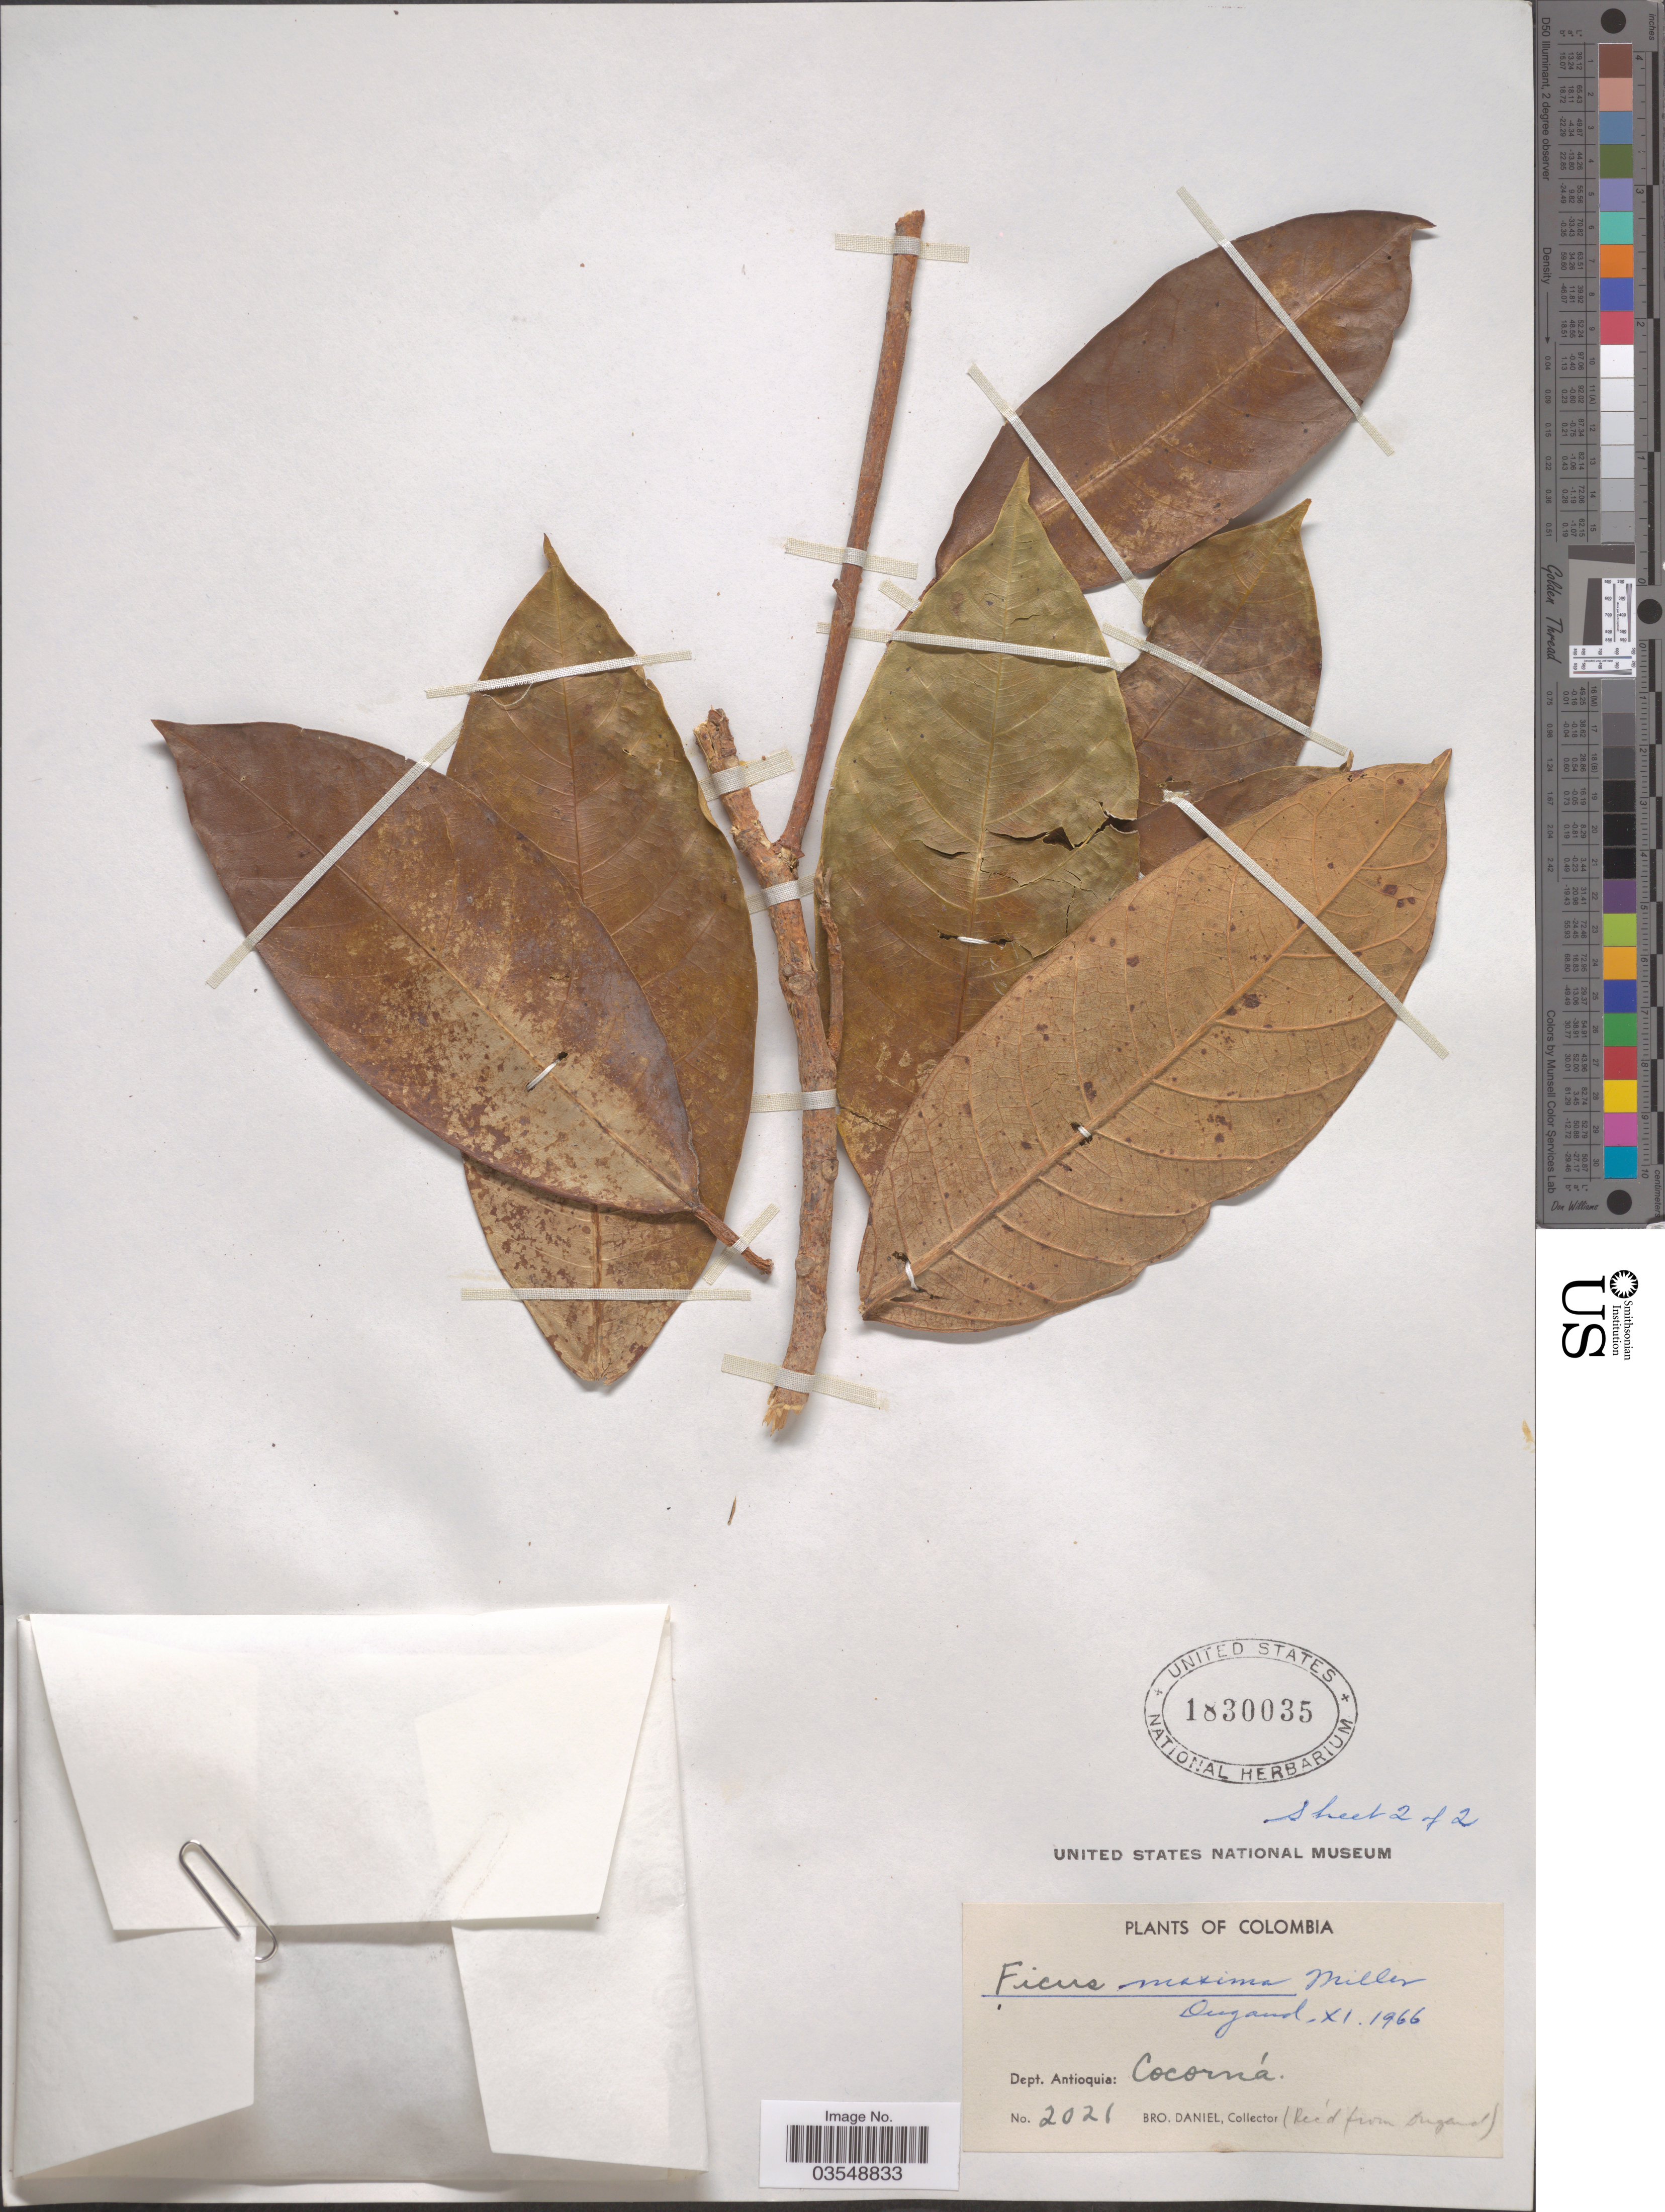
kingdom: Plantae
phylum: Tracheophyta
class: Magnoliopsida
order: Rosales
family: Moraceae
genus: Ficus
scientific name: Ficus maxima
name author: Mill.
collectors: Bro. Daniel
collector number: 2021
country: Colombia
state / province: Antioquia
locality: Dept. Antioquia: Cocorná.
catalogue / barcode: US 1830035